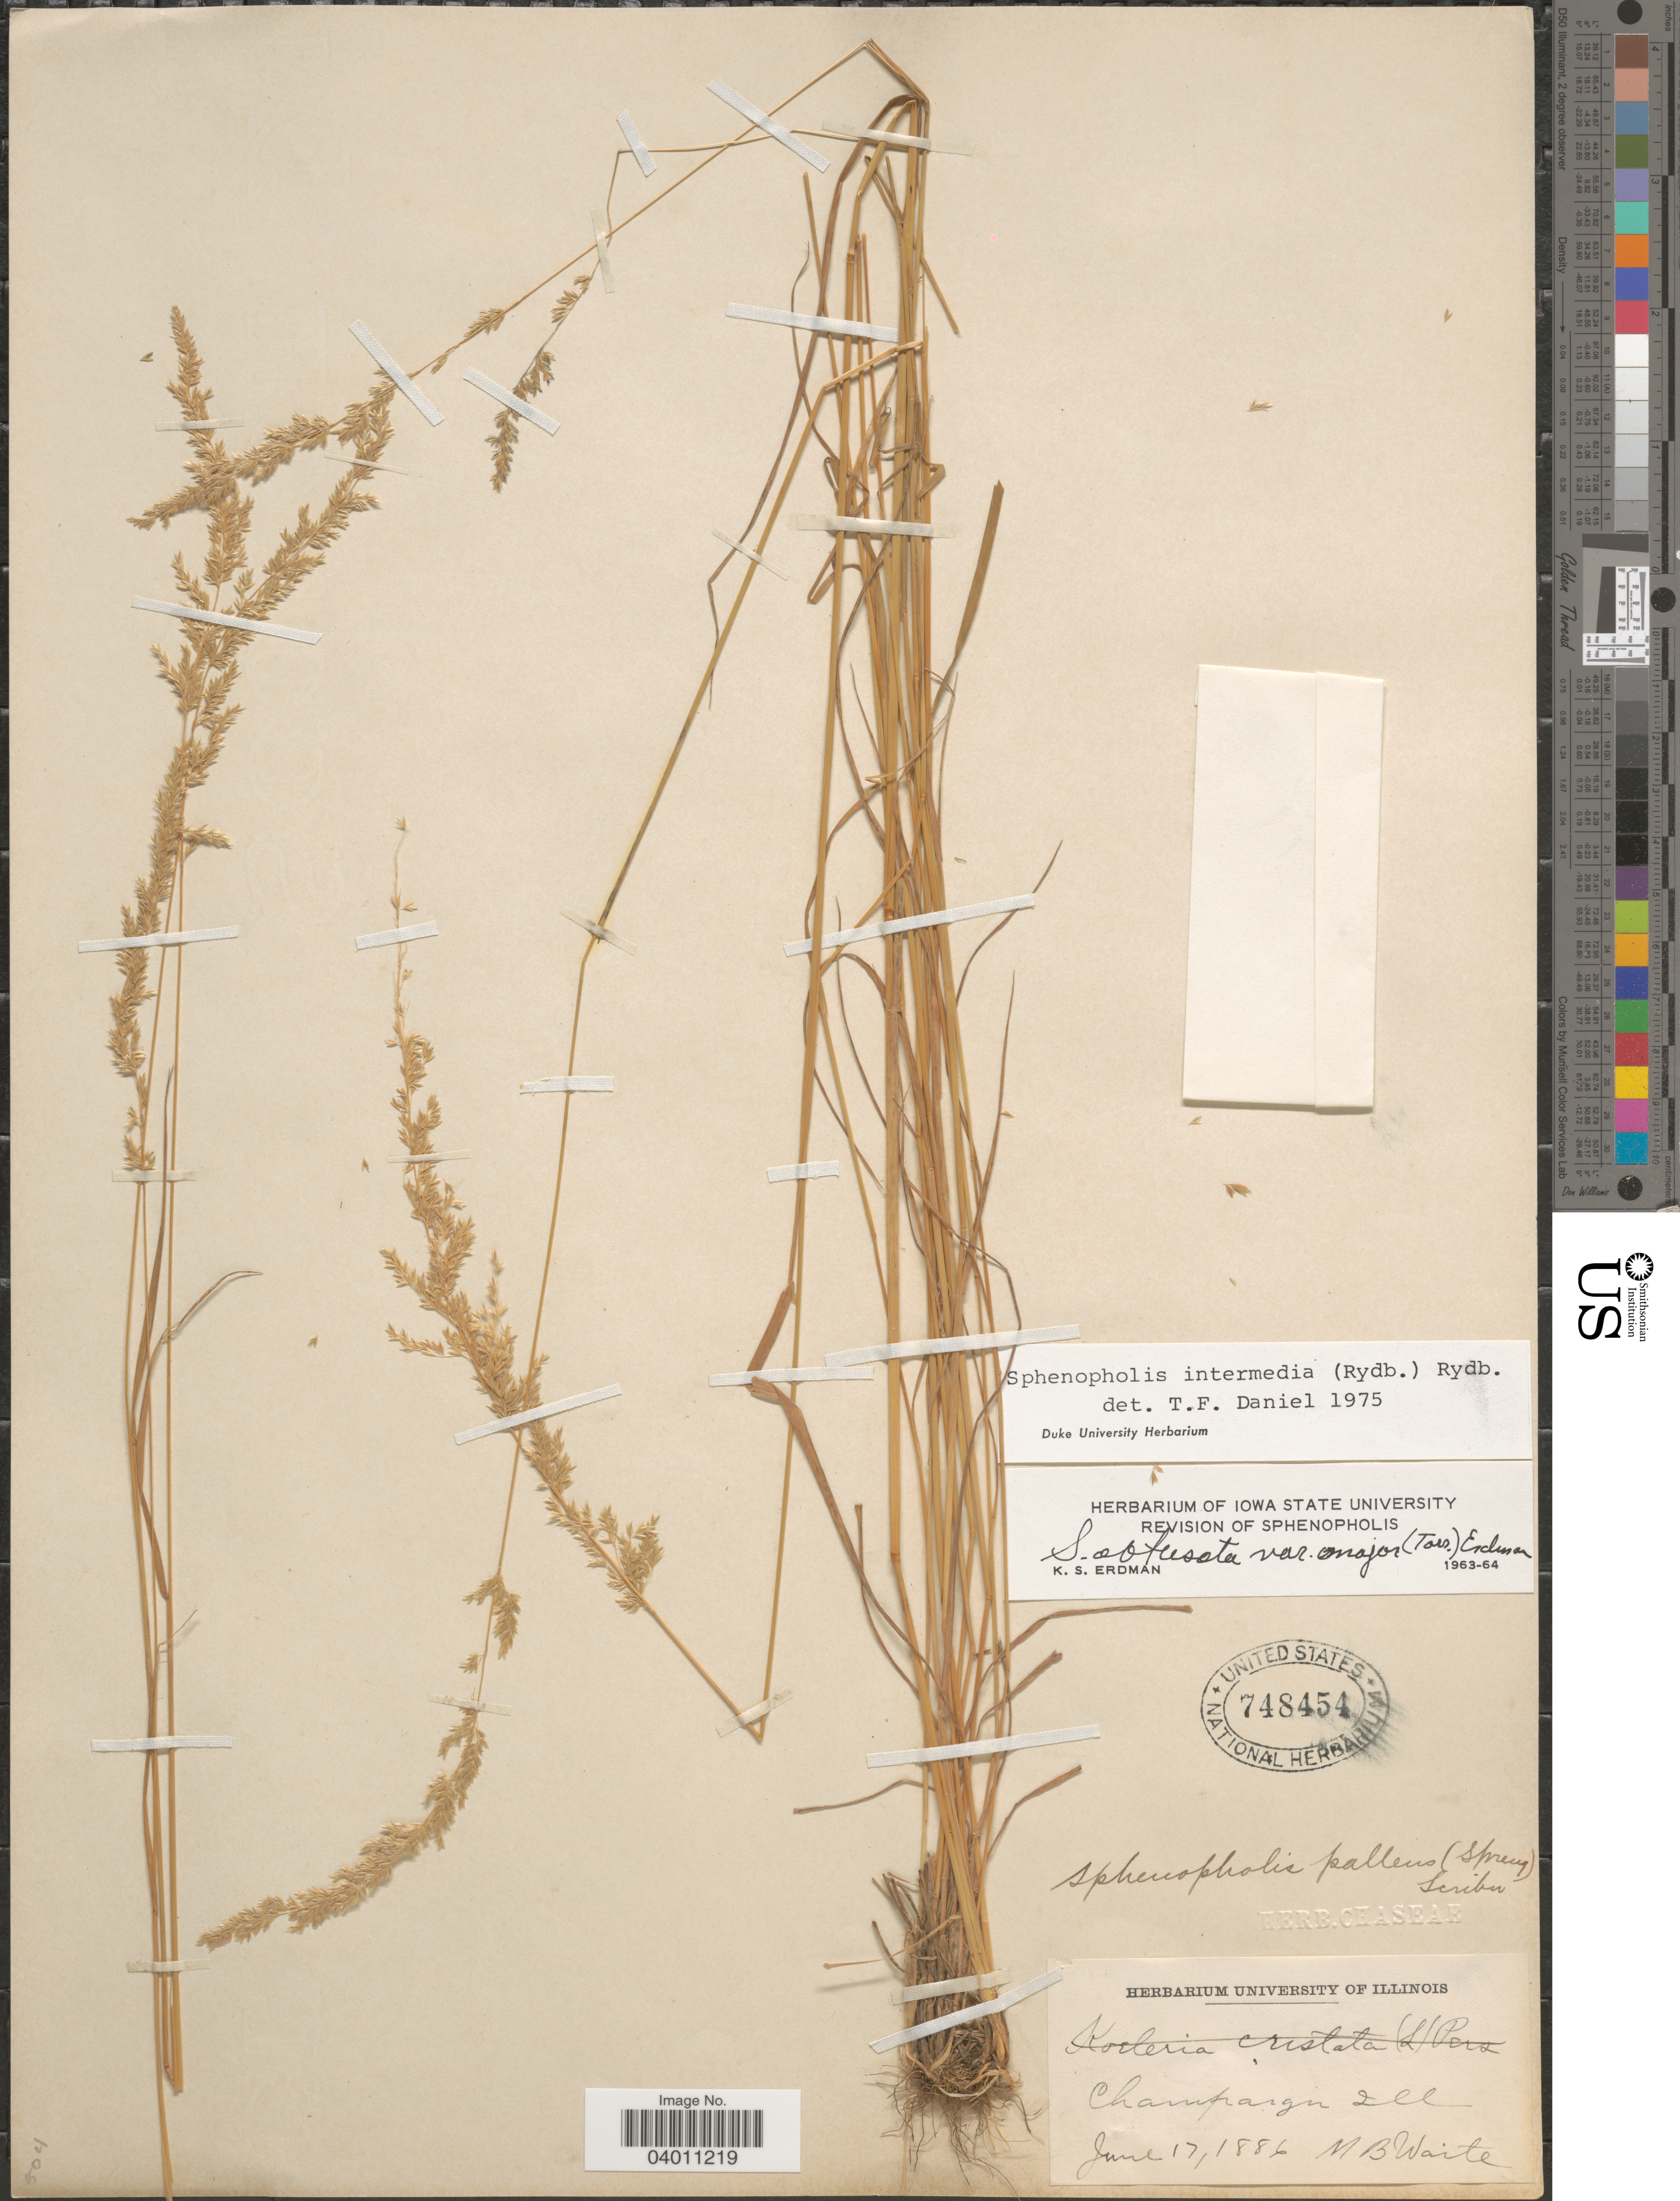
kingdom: Plantae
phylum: Tracheophyta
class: Liliopsida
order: Poales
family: Poaceae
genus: Sphenopholis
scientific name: Sphenopholis intermedia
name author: (Rydb.) Rydb.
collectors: M. B. Waite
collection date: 1886-06-17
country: United States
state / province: Illinois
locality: Champaign.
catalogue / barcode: US 748454